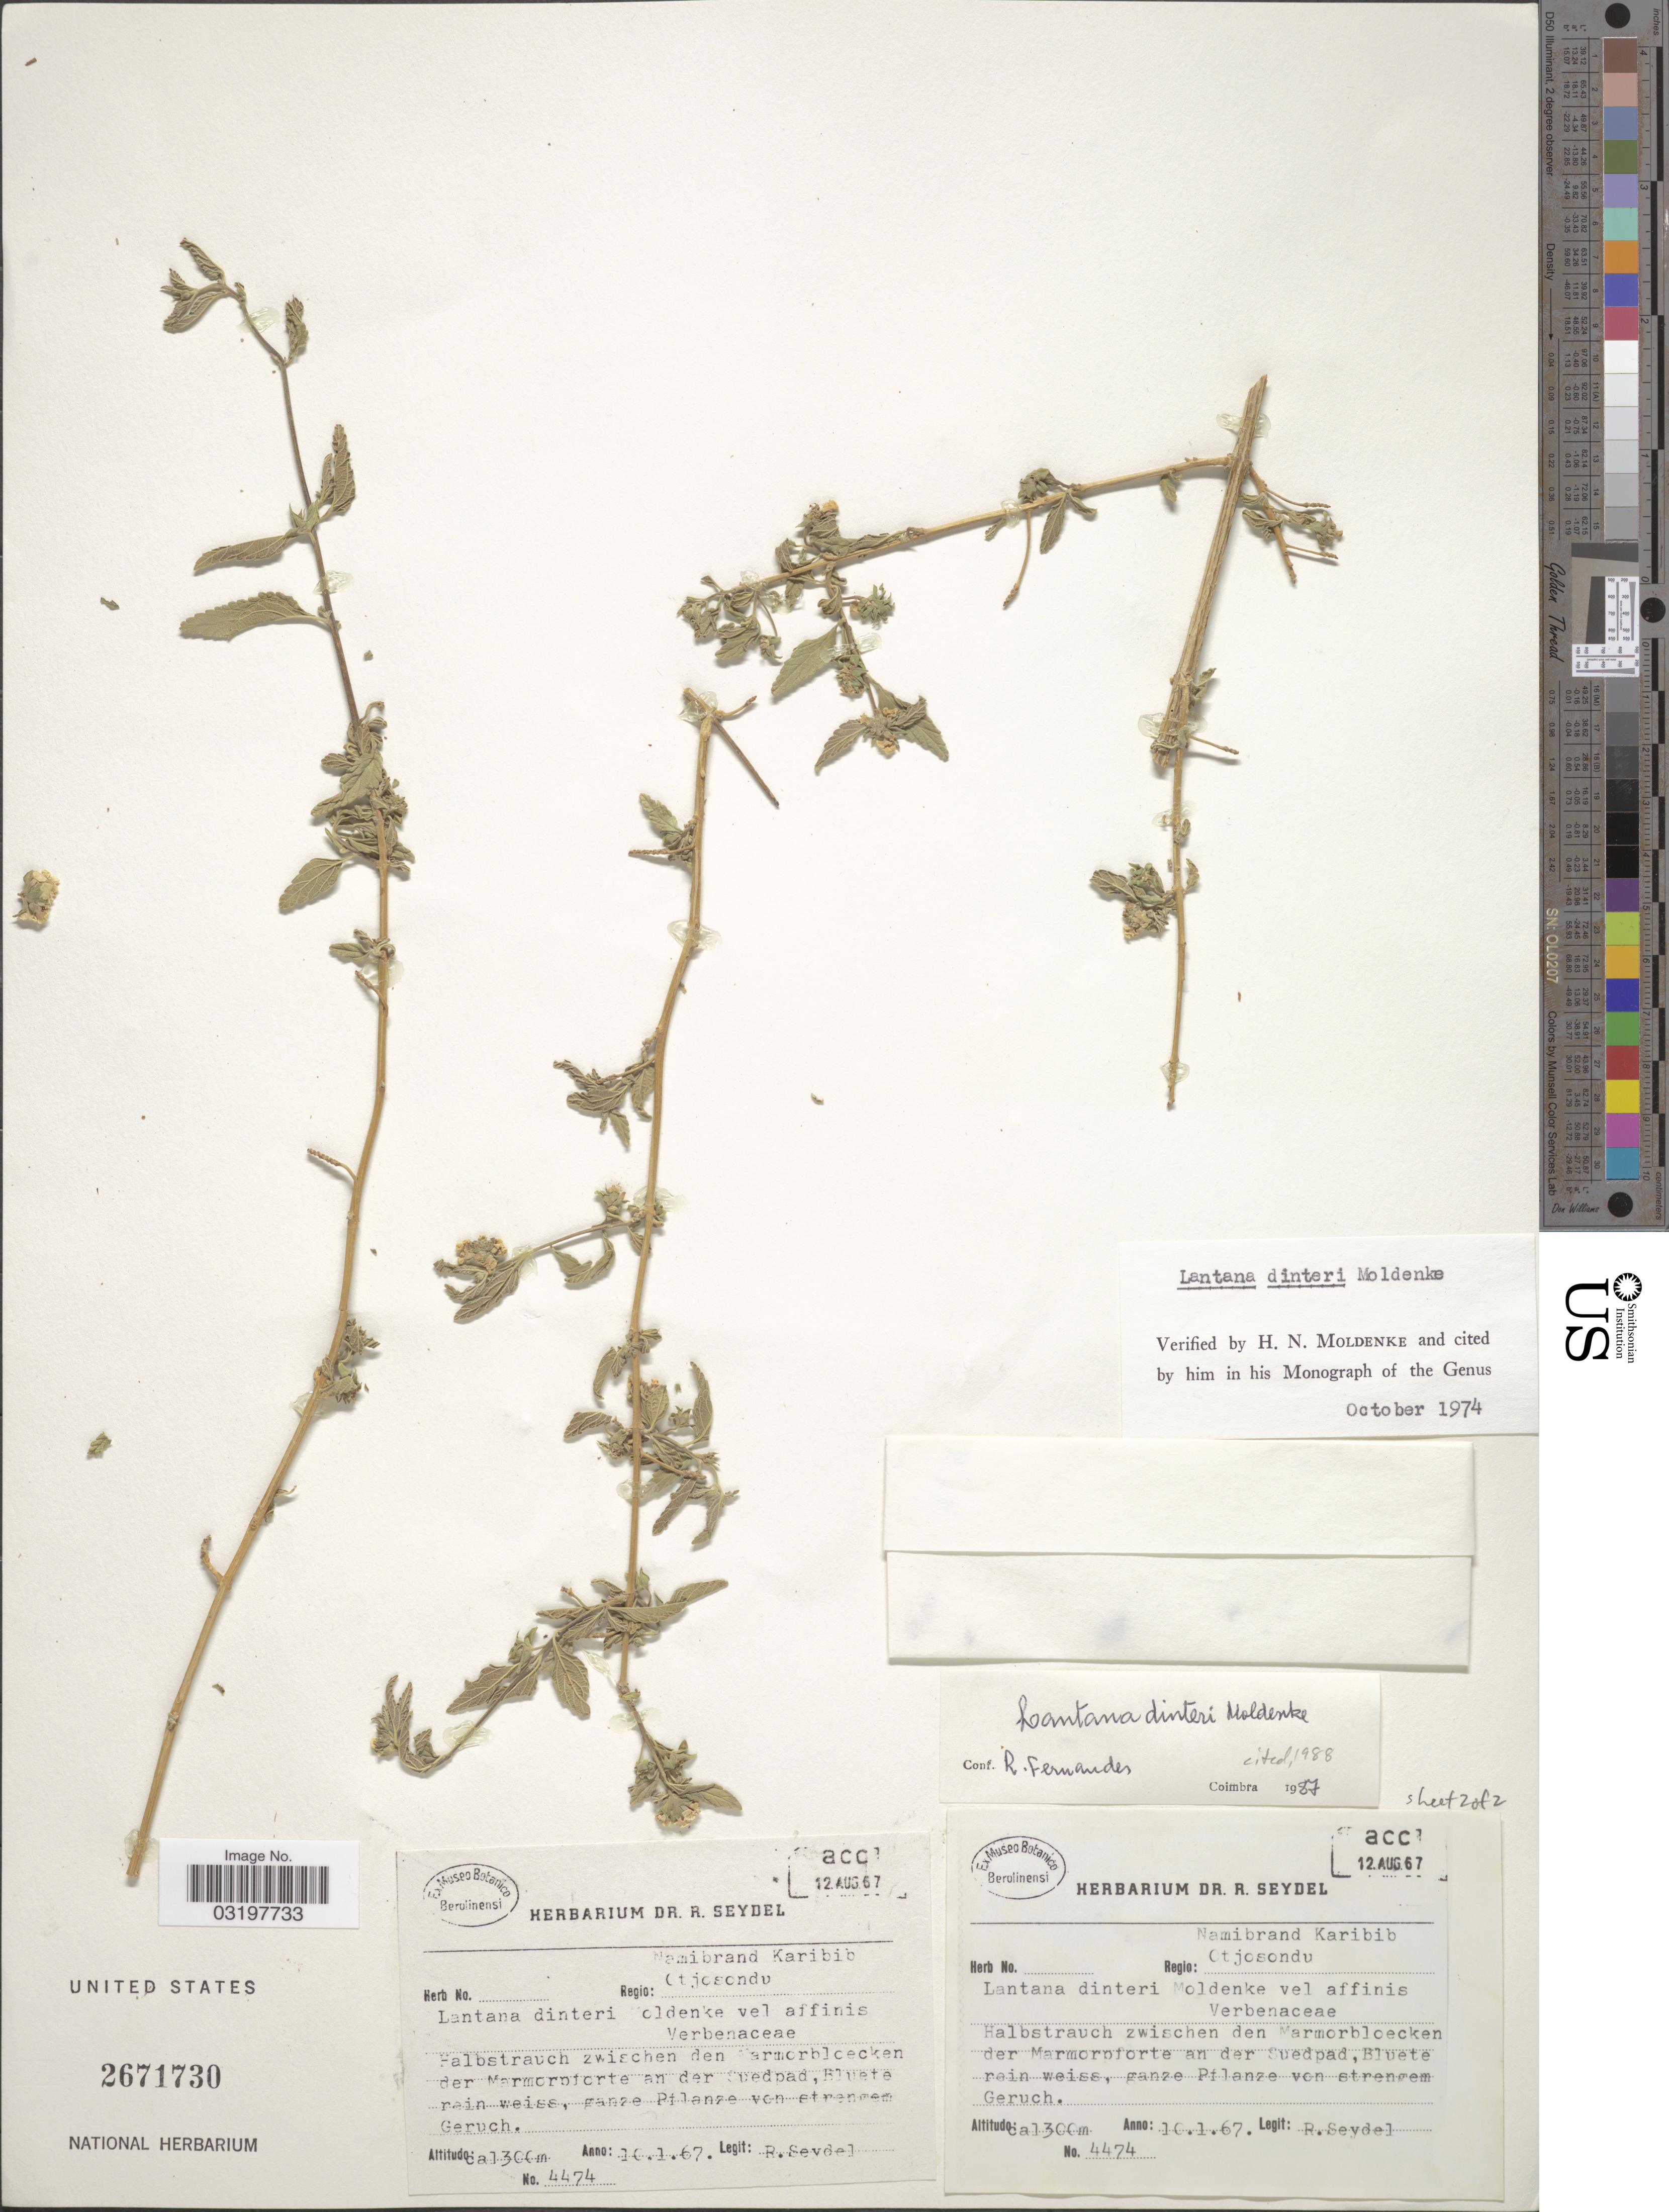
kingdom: Plantae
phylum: Tracheophyta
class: Magnoliopsida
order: Lamiales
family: Verbenaceae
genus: Lantana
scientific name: Lantana dinteri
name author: Moldenke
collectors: R. Seydel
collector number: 4474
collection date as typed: Transcribed d/m/y: 10/1/67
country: Namibia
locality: Regio: Namibrand Karibib, Otjosondu. Halbstrauch zwischen den Marmorbloecken der Marmoroforte an der Suedpad.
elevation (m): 1300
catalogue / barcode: US 2671730